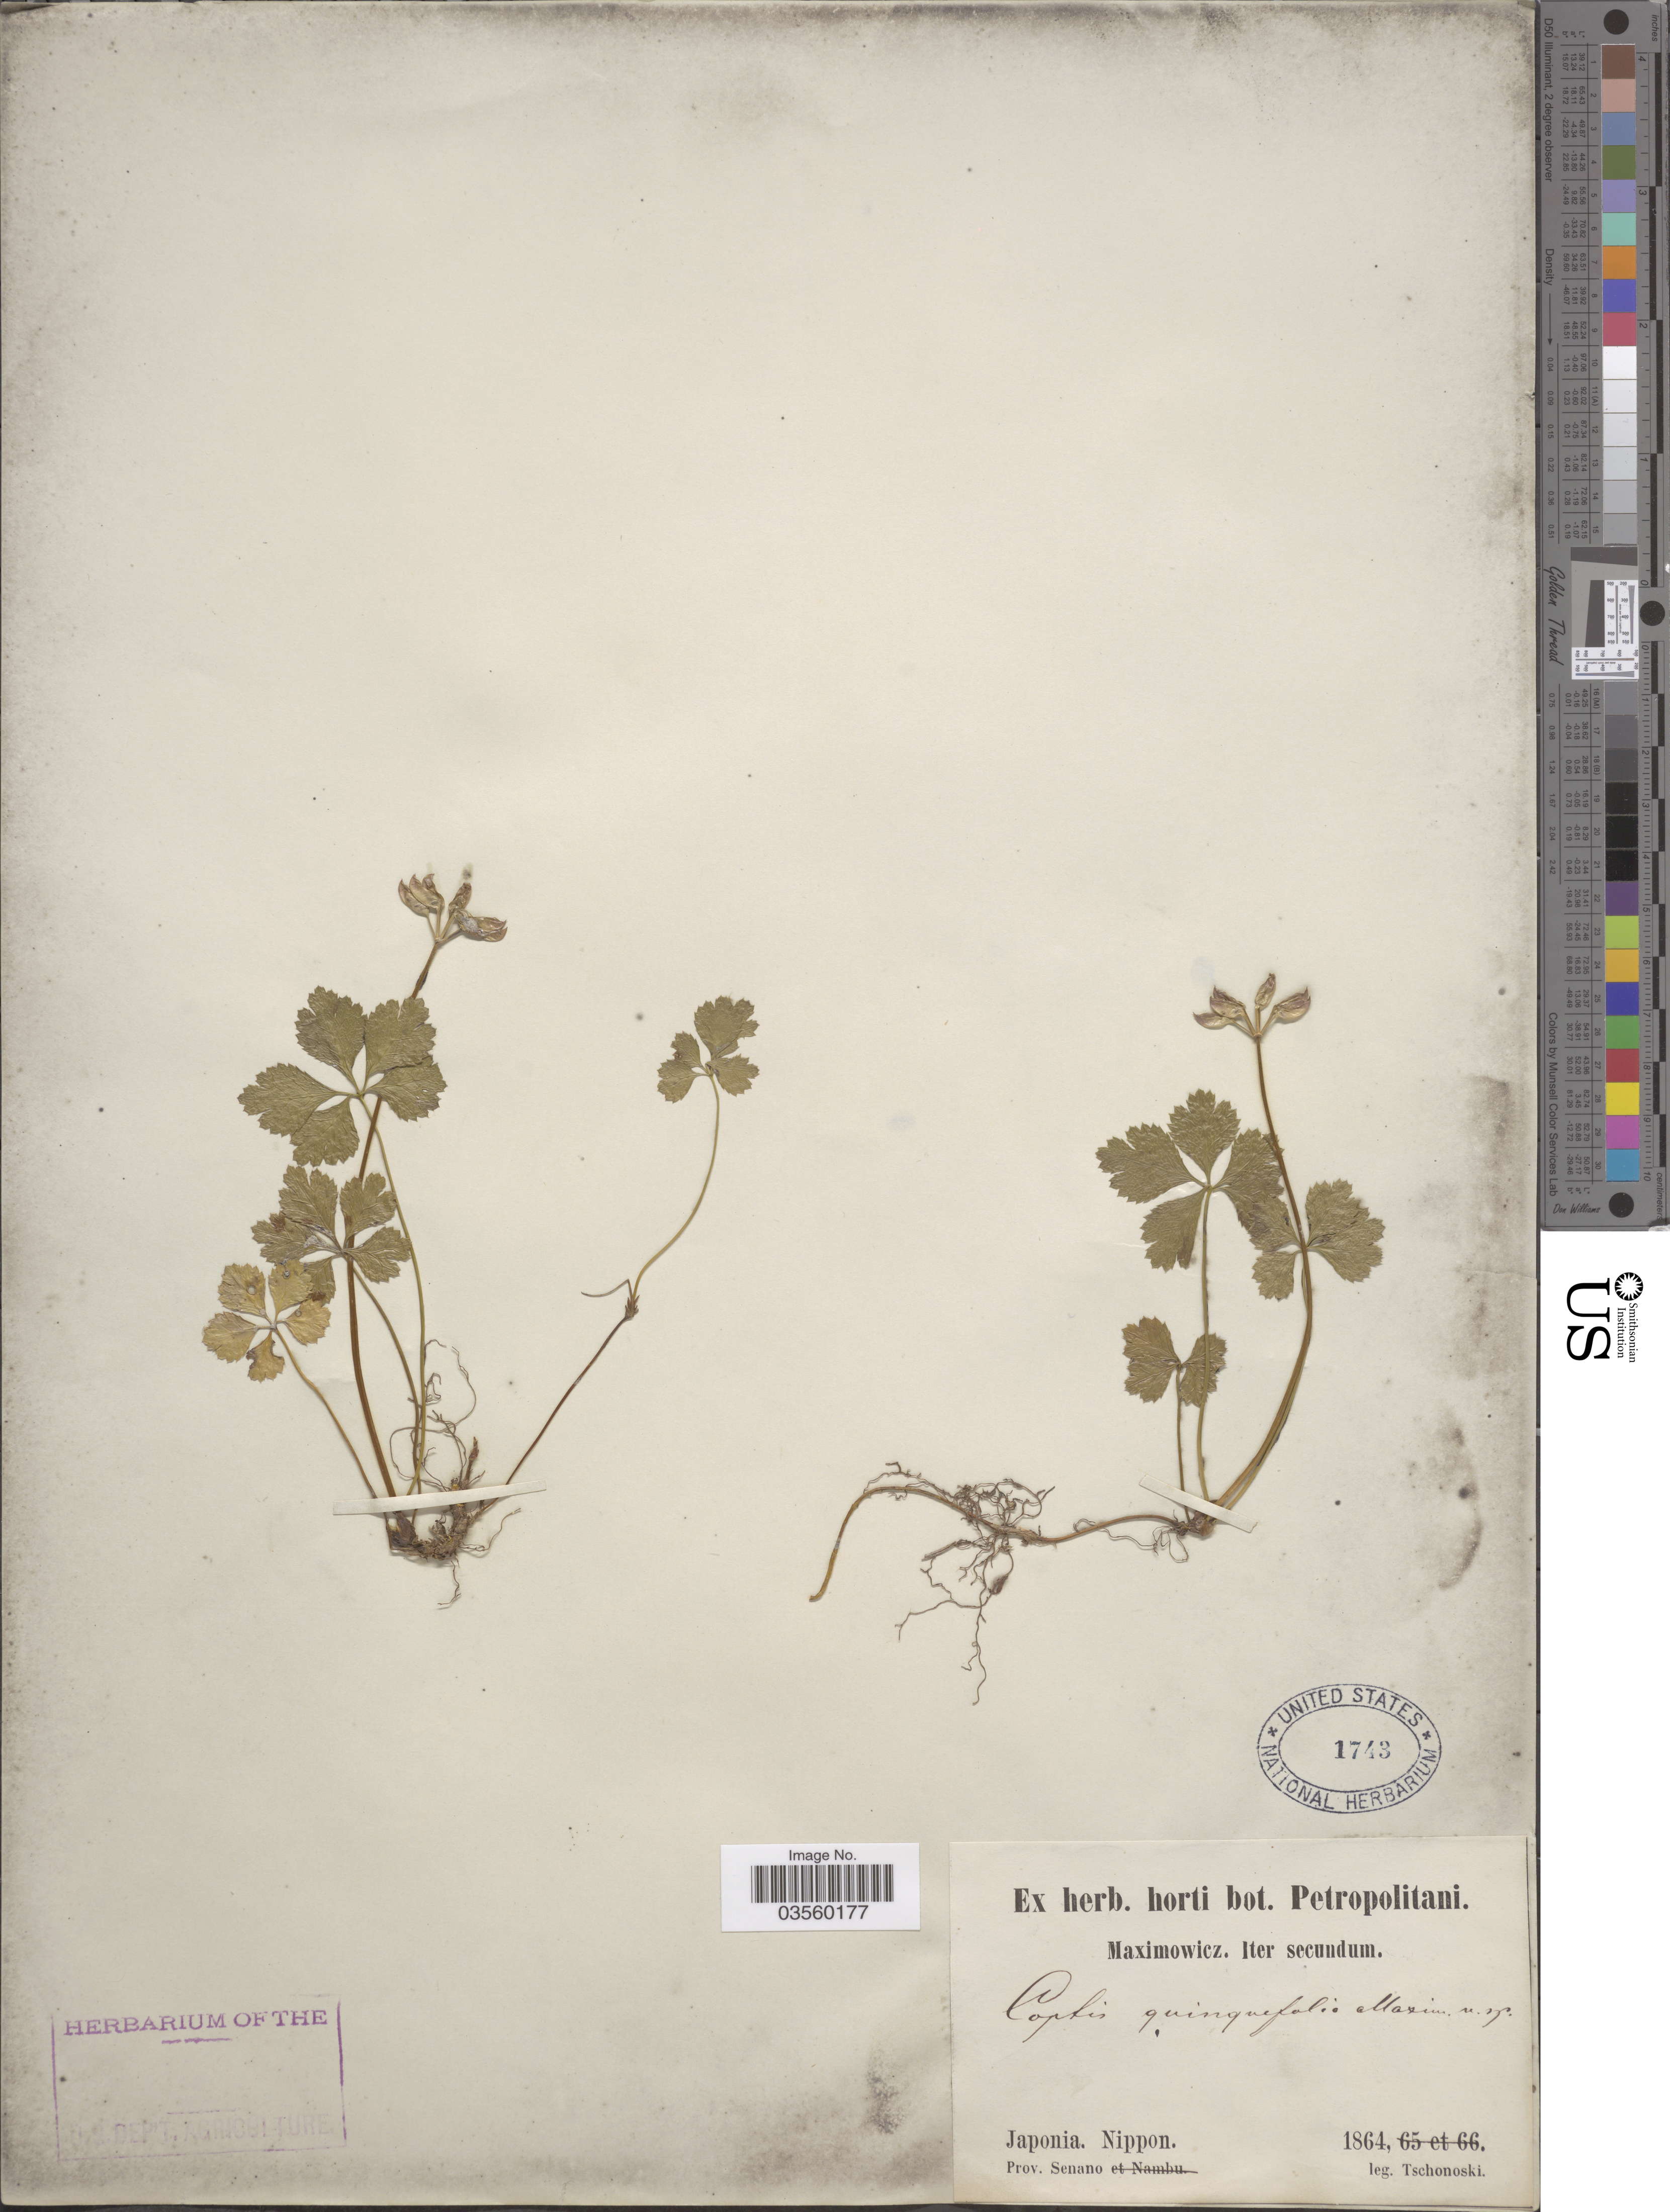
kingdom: Plantae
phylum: Tracheophyta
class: Magnoliopsida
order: Ranunculales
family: Ranunculaceae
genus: Coptis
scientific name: Coptis quinquefolia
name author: Miq.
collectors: -. Tschonoski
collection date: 1864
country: Japan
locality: Nippon. Prov. Senano.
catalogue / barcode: US 1743